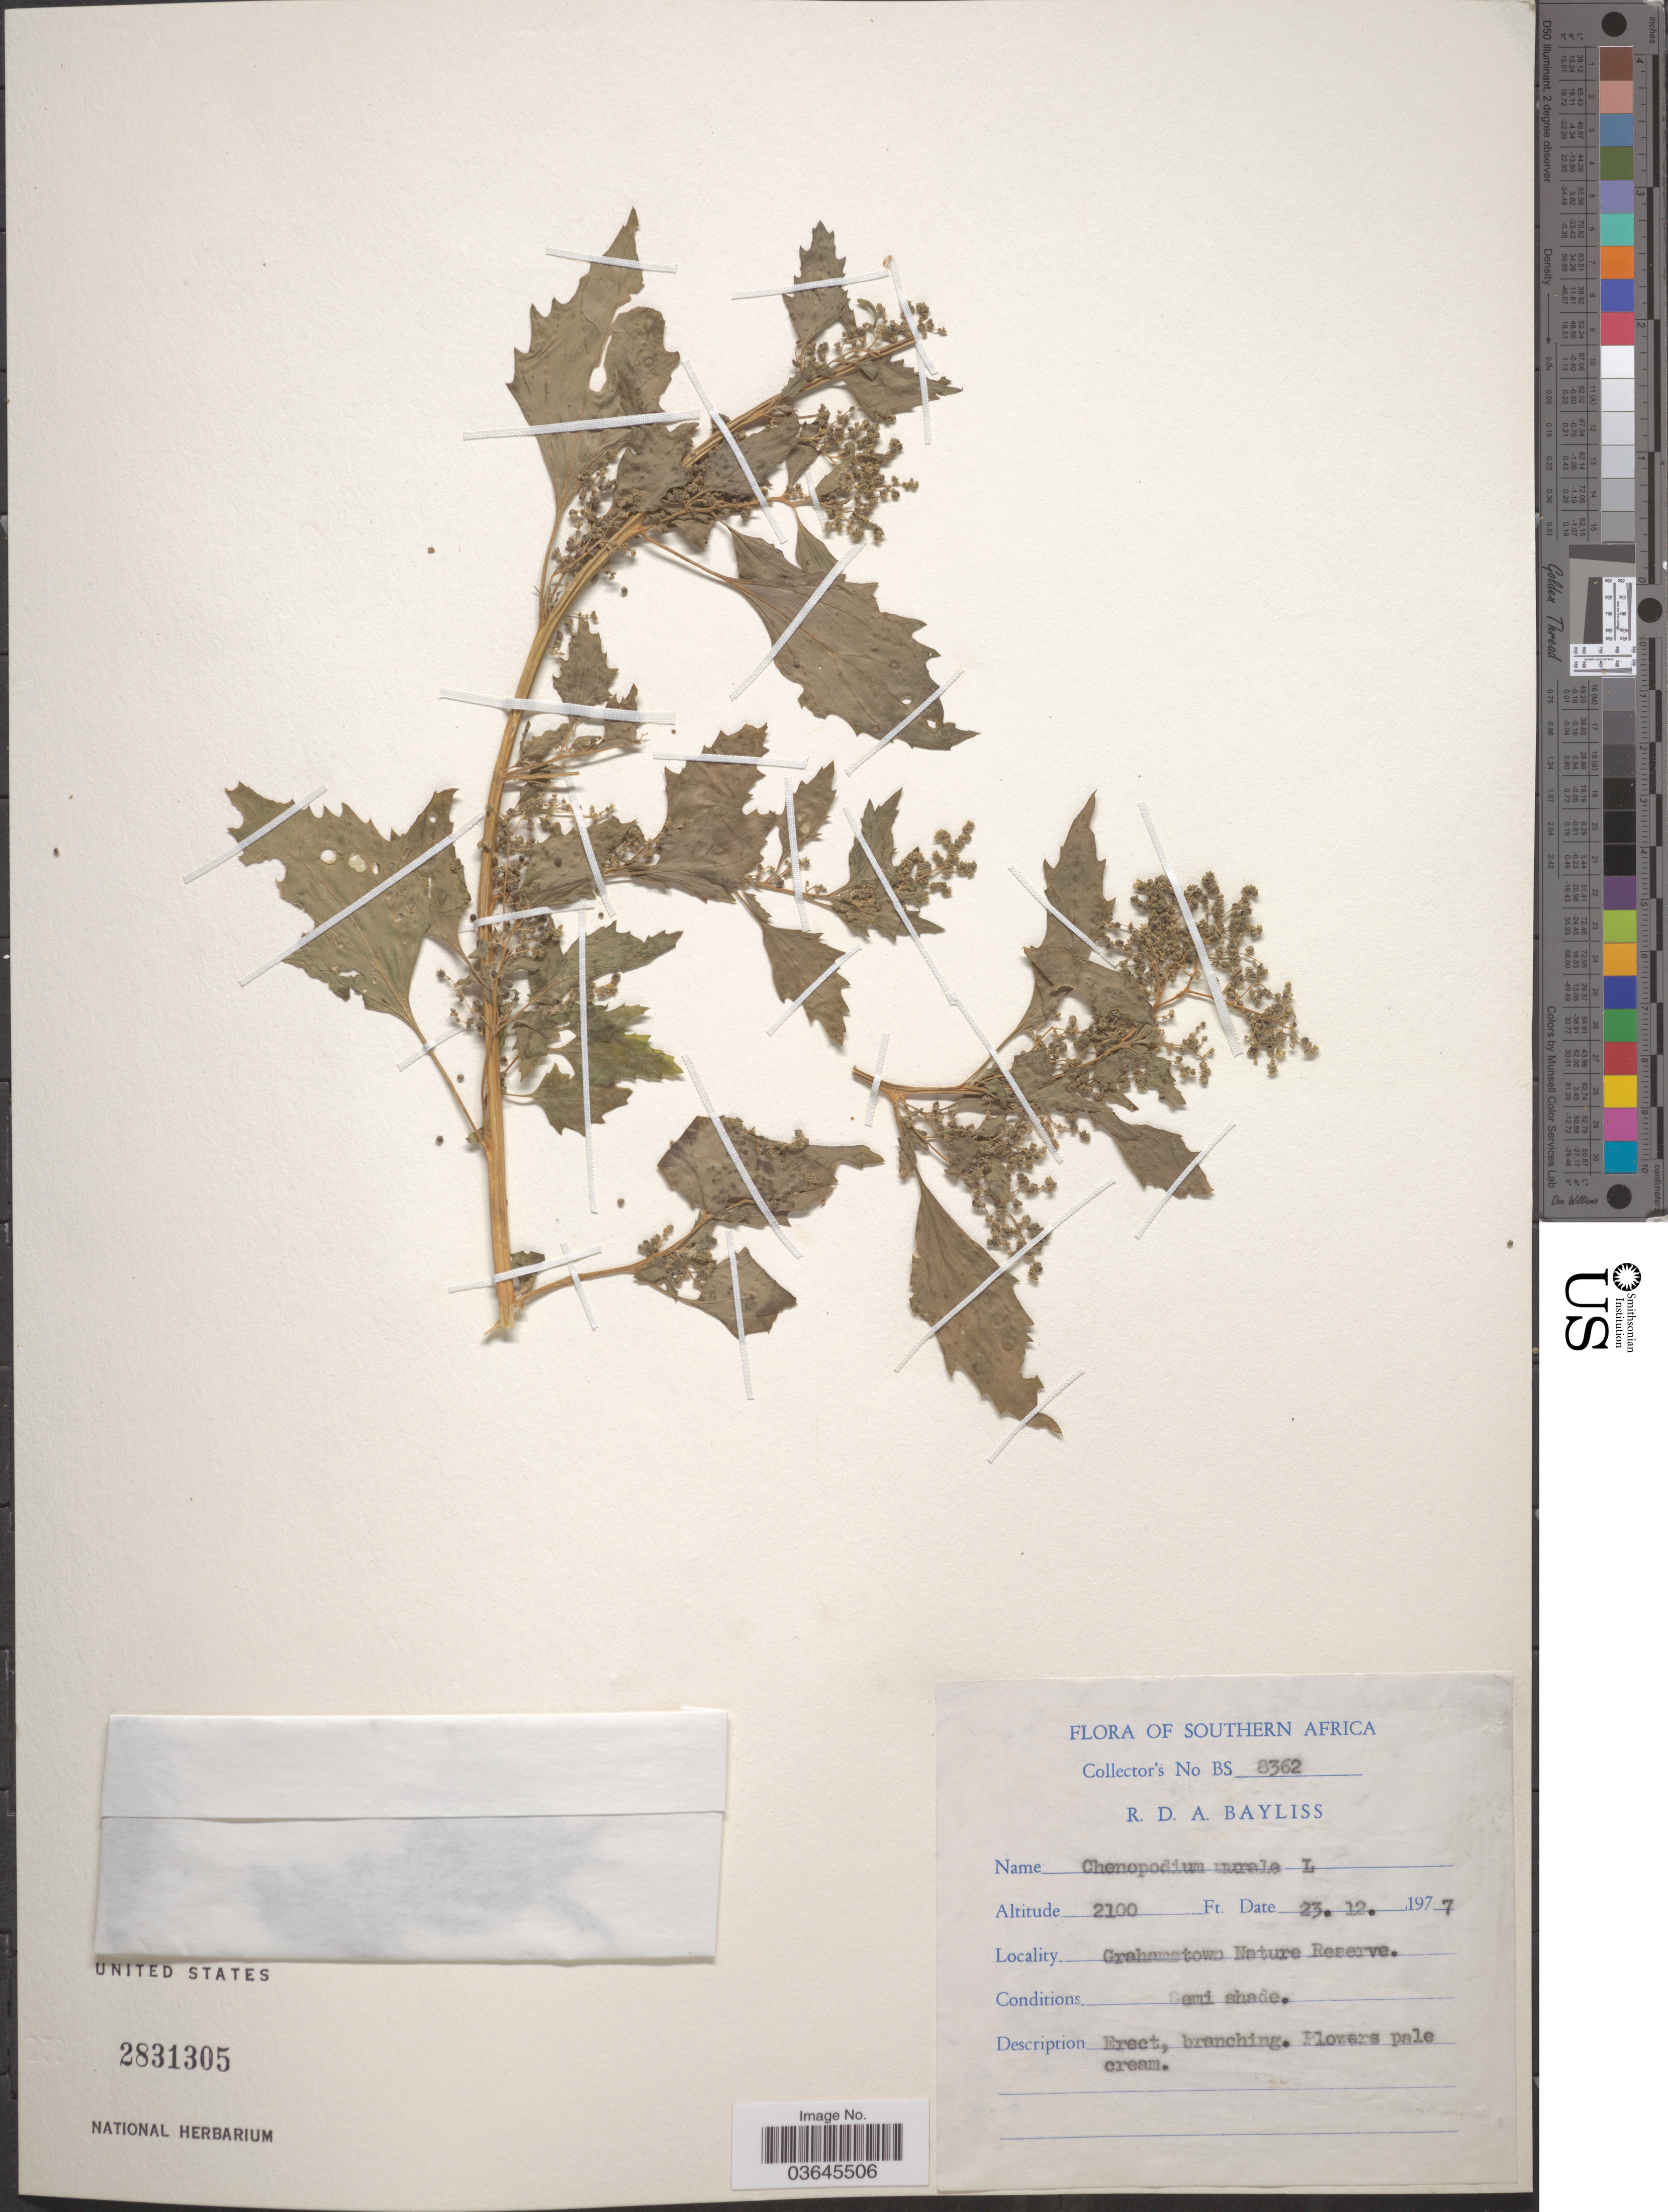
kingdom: Plantae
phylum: Tracheophyta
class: Magnoliopsida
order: Caryophyllales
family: Amaranthaceae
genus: Chenopodium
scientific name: Chenopodium murale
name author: L.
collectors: R. Bayliss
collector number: BS8362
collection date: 1977-12-23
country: South Africa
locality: Southern Africa, Grahamstown Nature Reserve.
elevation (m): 640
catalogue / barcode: US 2831305